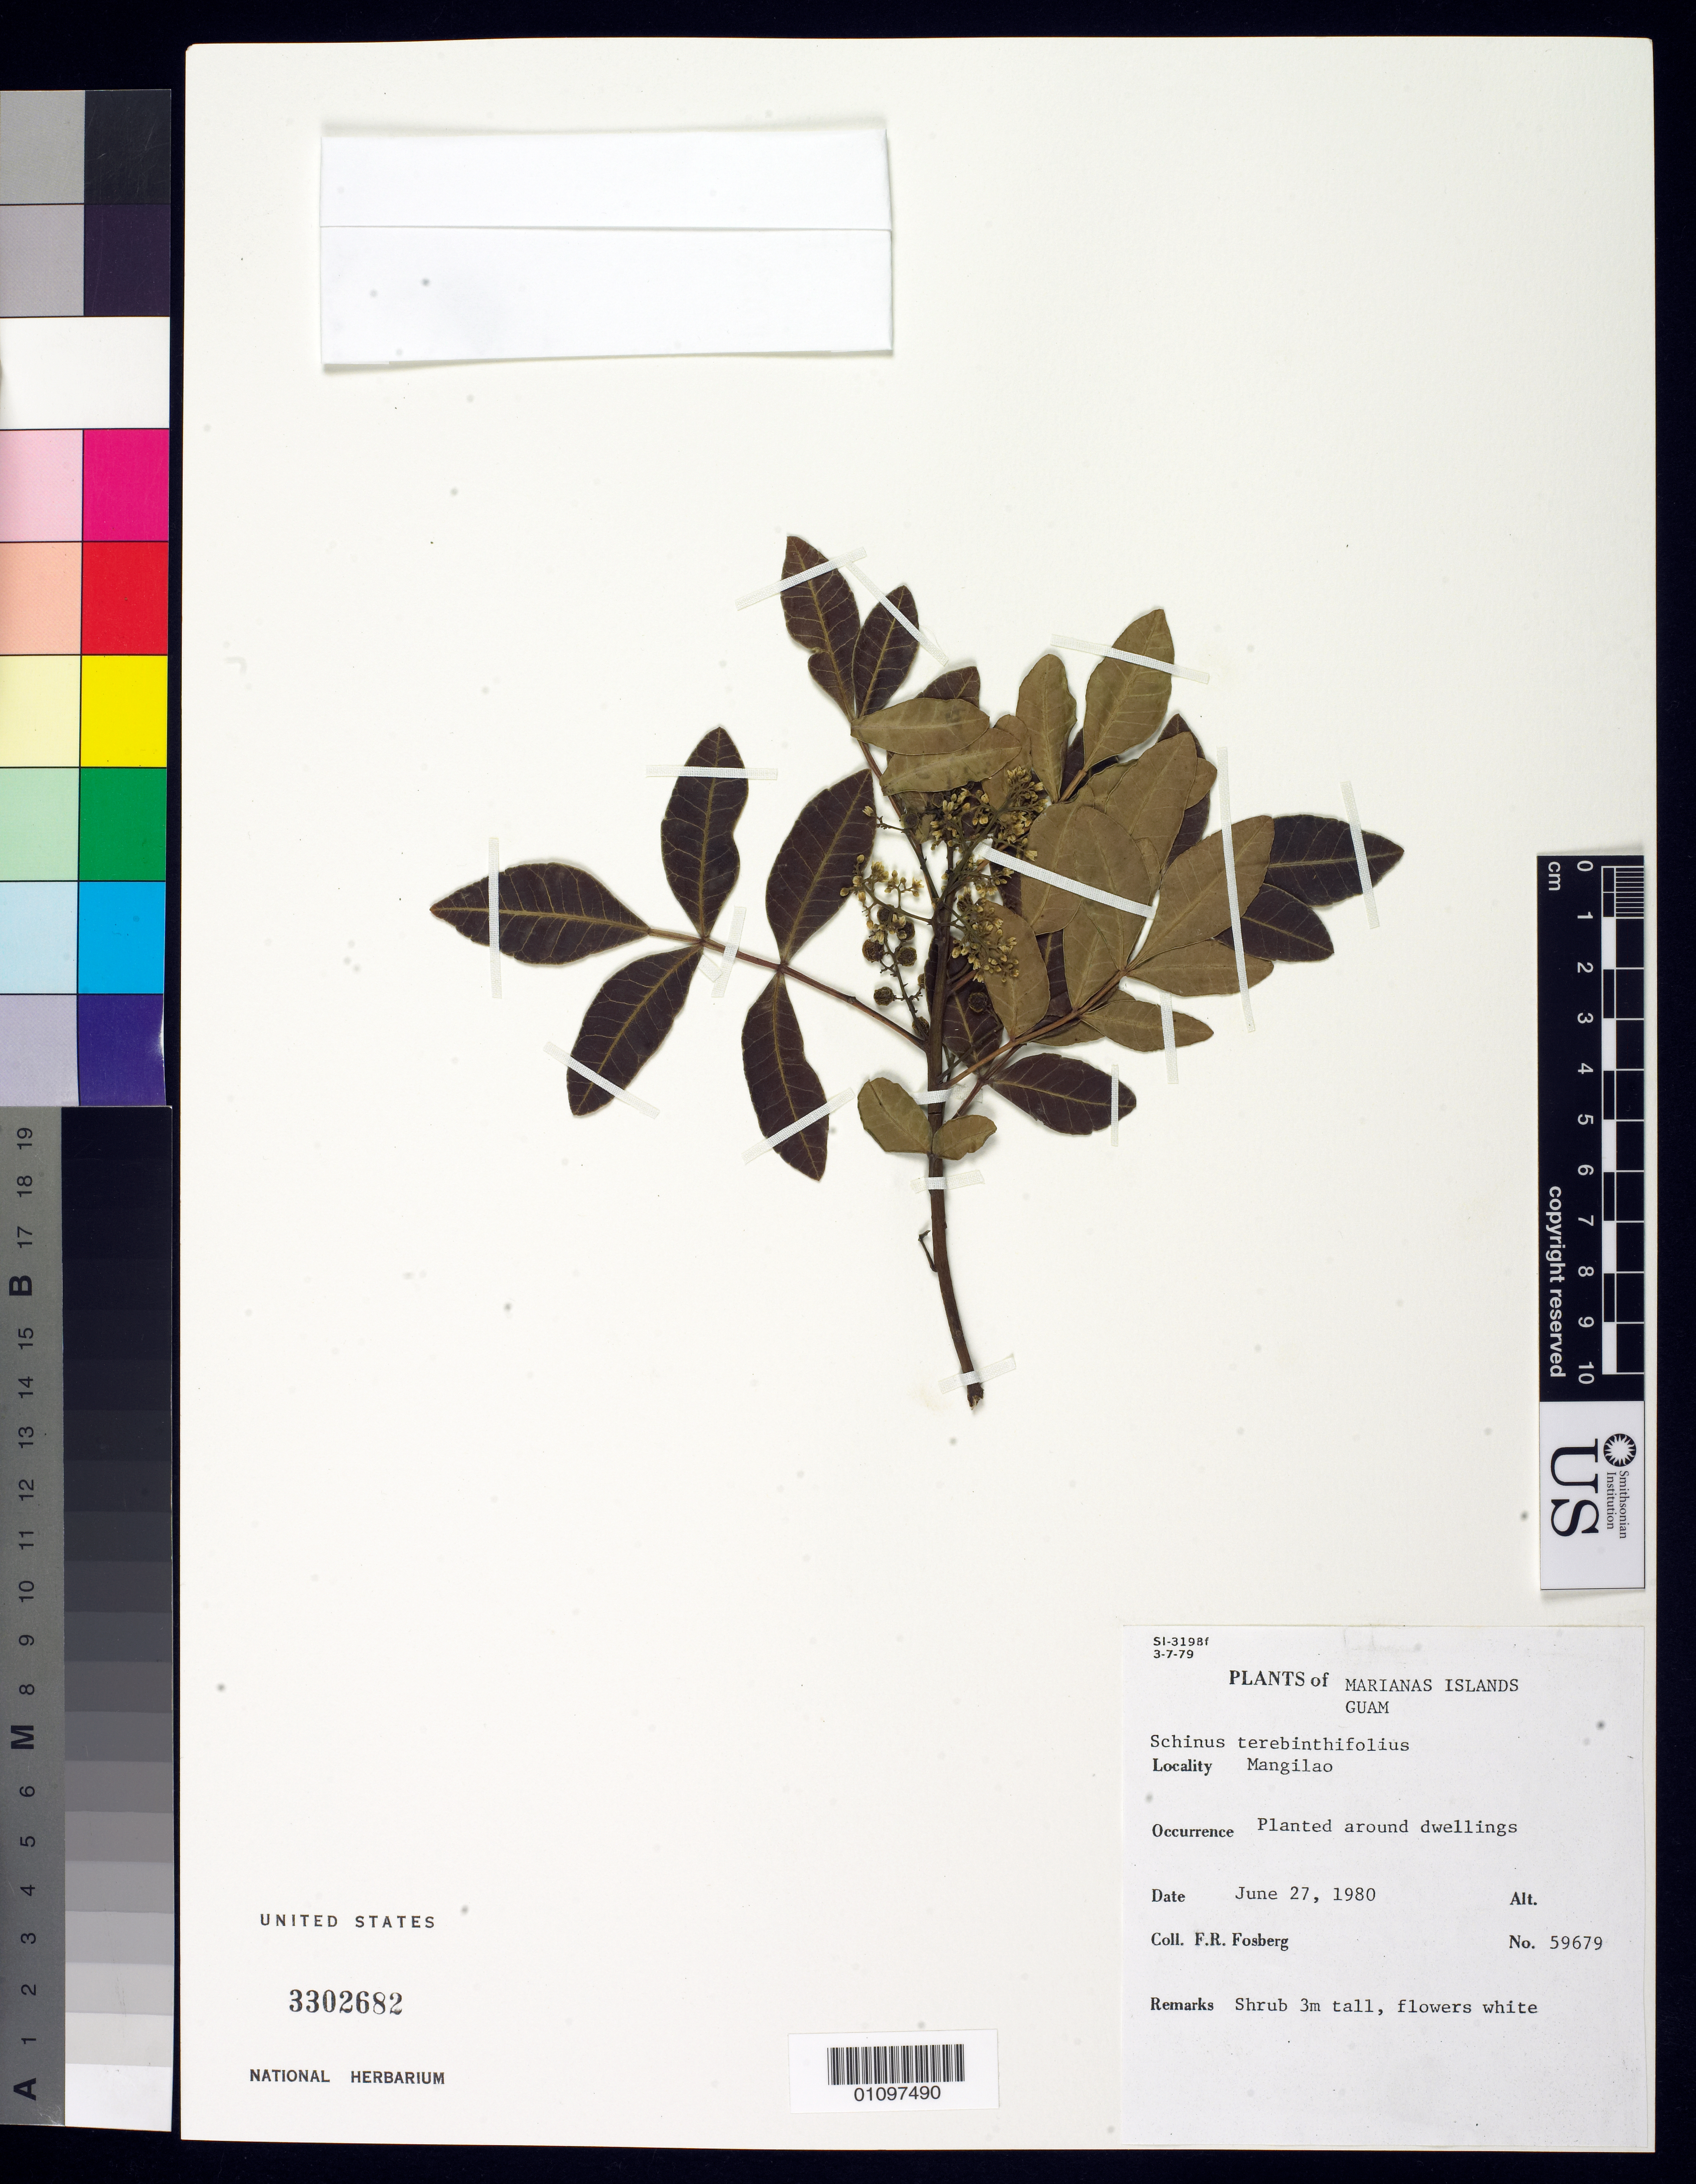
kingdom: Plantae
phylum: Tracheophyta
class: Magnoliopsida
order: Sapindales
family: Anacardiaceae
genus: Schinus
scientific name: Schinus terebinthifolia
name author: Raddi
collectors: F. R. Fosberg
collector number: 59679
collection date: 1980-06-27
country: Guam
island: Guam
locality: Mangilao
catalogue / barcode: US 3302682